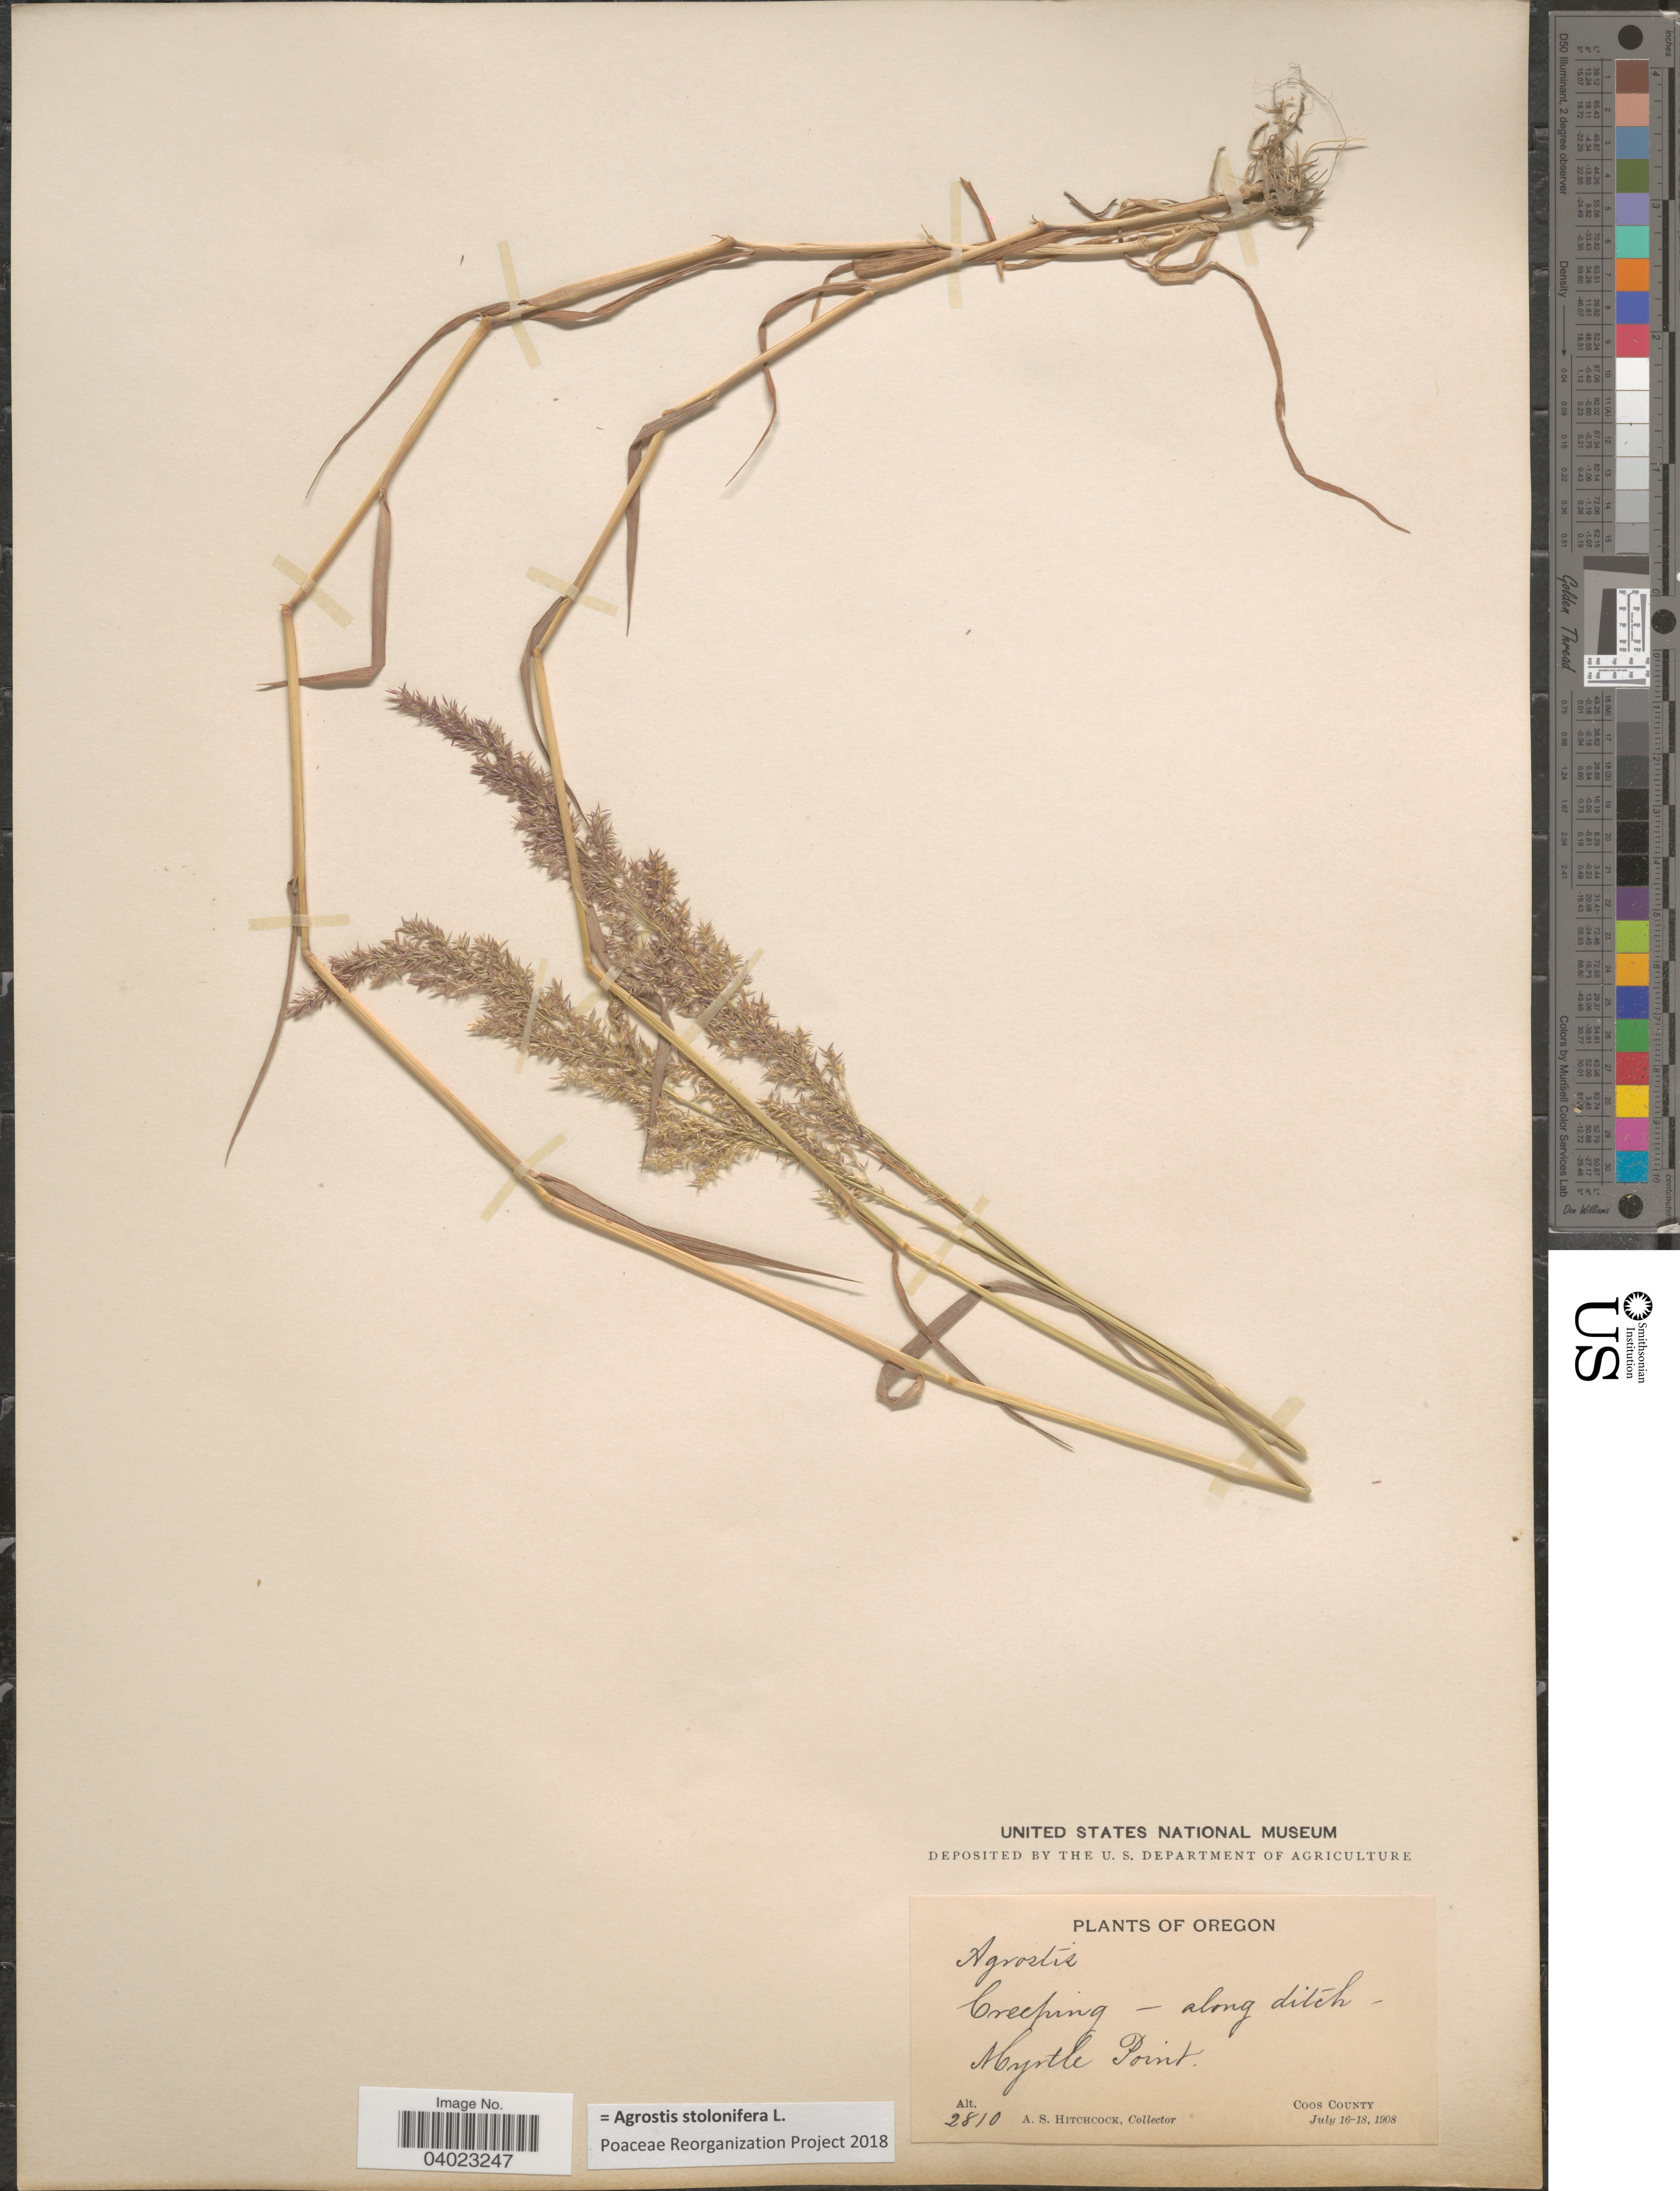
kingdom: Plantae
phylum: Tracheophyta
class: Liliopsida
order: Poales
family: Poaceae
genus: Agrostis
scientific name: Agrostis stolonifera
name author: L.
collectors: A. S. Hitchcock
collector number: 2810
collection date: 1908-07-16/1908-07-18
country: United States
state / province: Oregon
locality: Myrtle Point. Coos County.